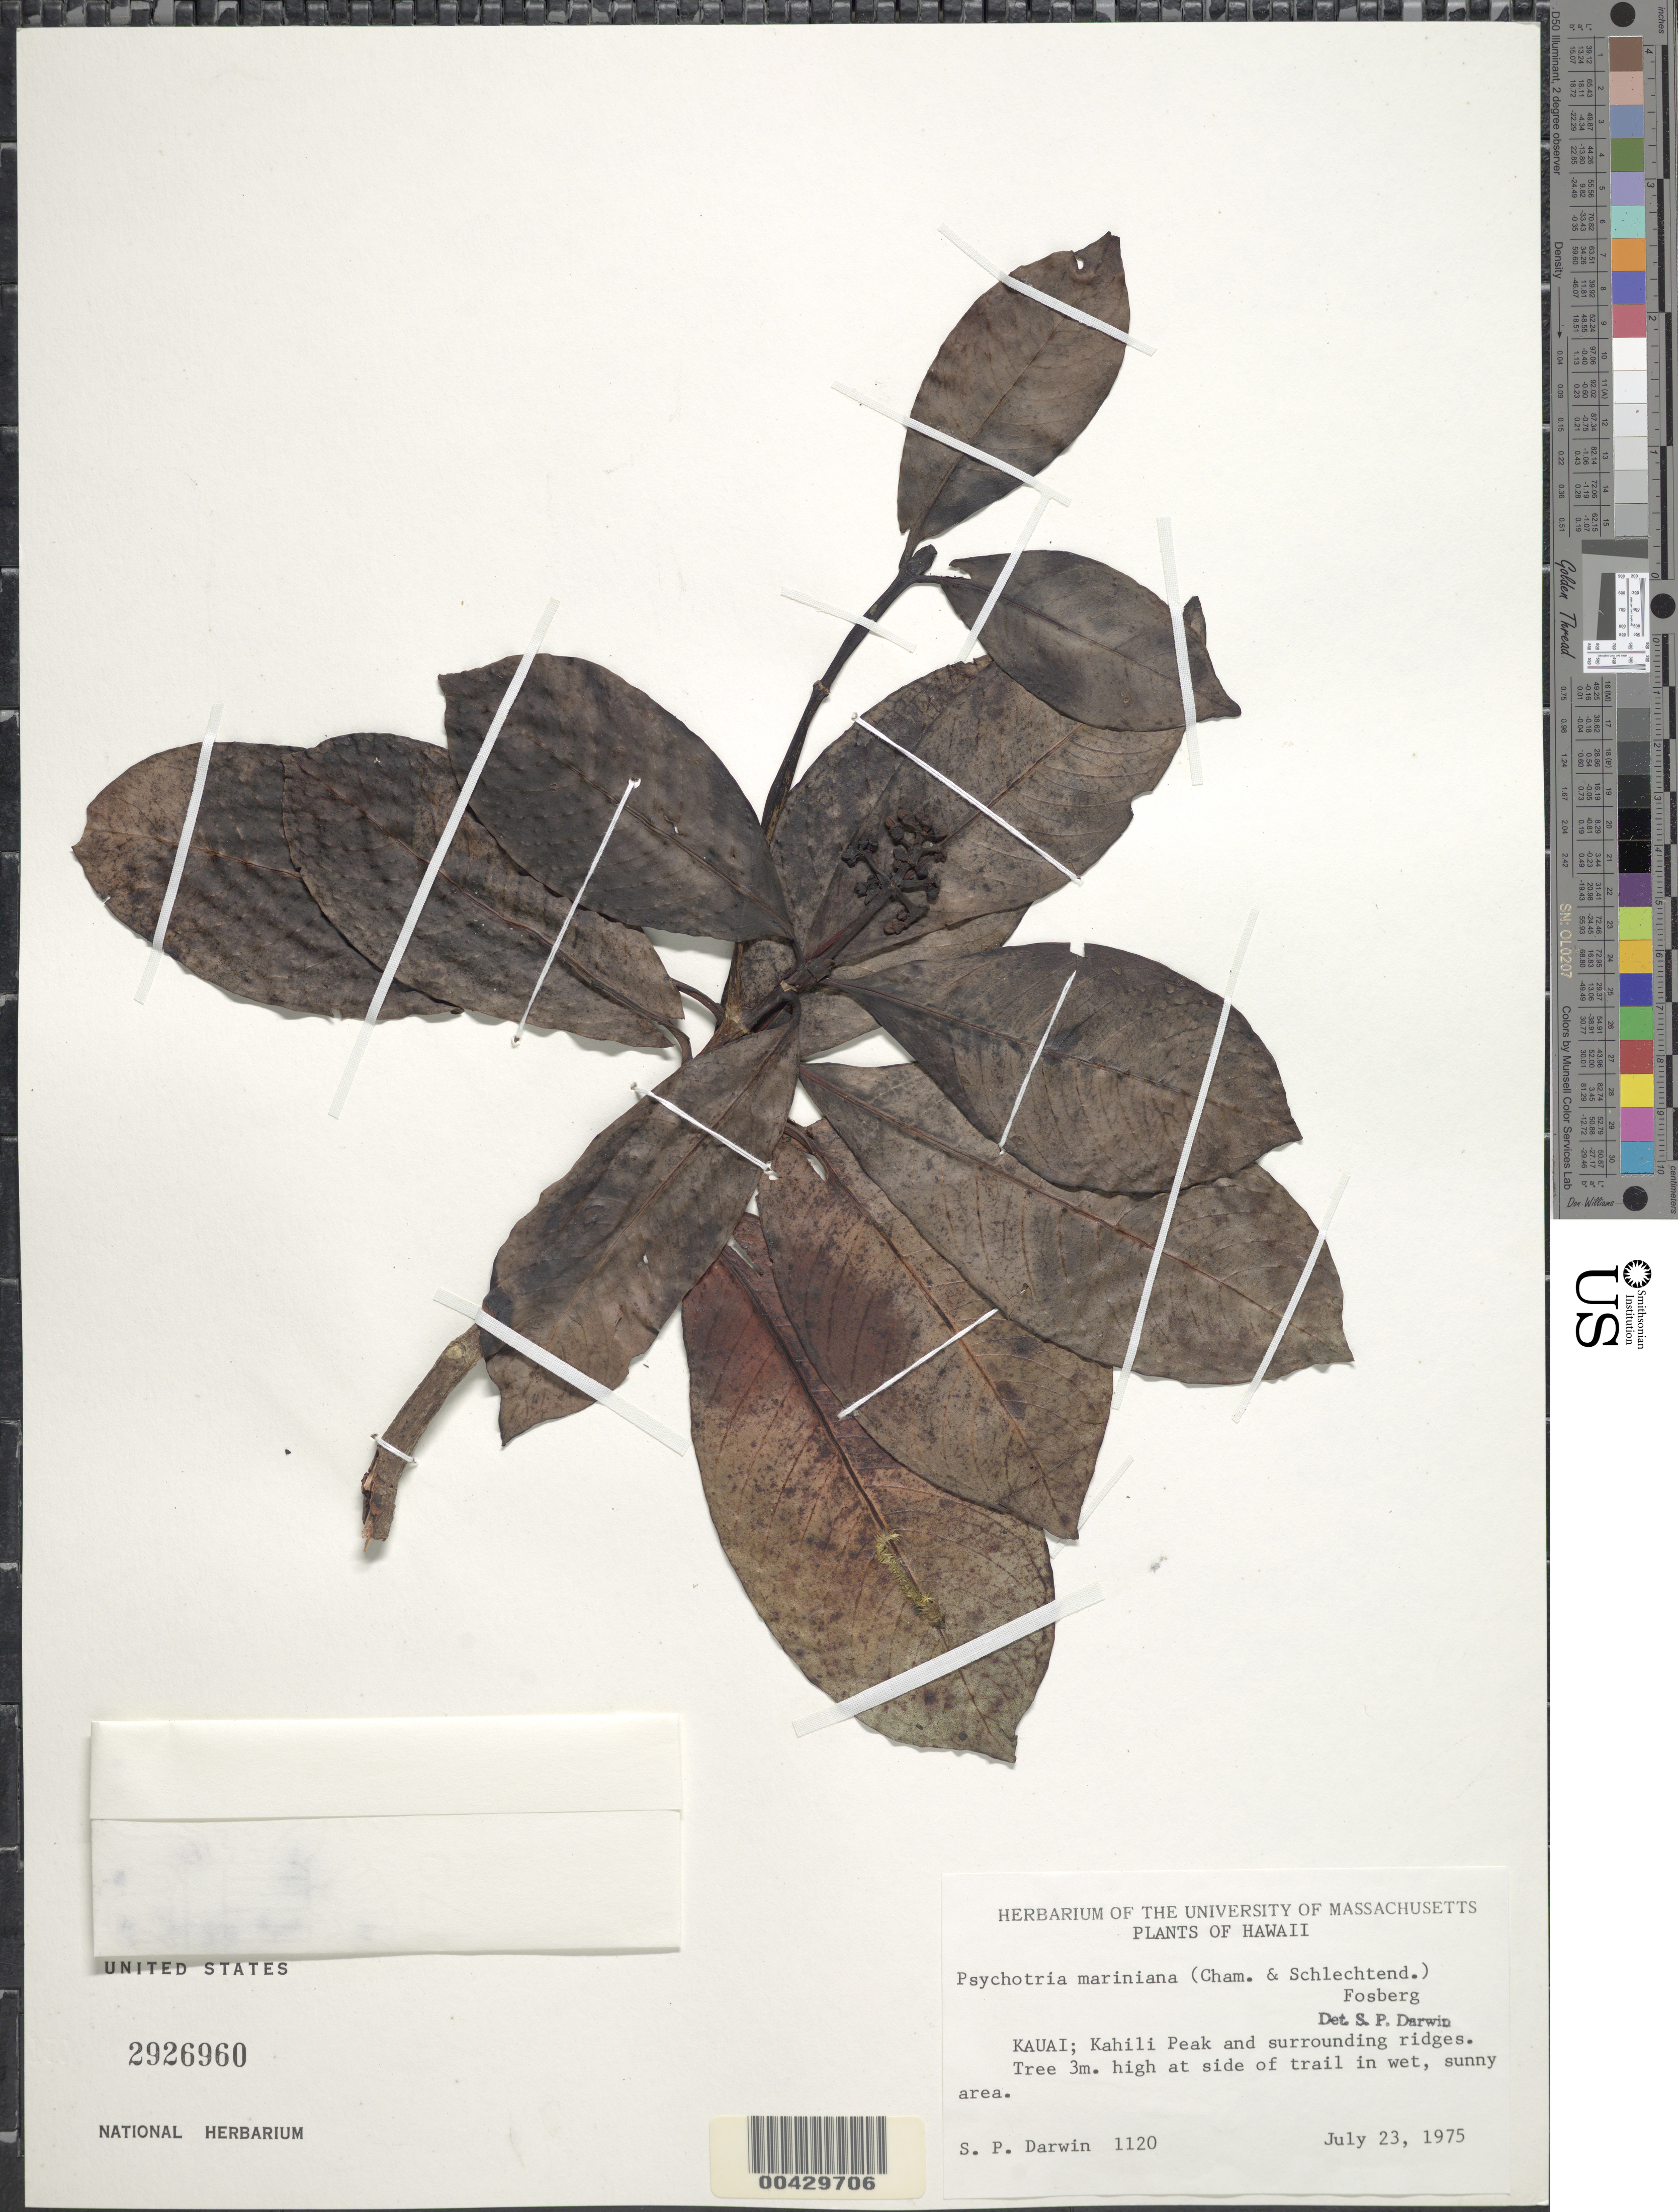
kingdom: Plantae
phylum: Tracheophyta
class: Magnoliopsida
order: Gentianales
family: Rubiaceae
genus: Psychotria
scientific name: Psychotria mariniana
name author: (Cham. & Schltdl.) Fosberg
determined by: Darwin, S. P.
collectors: S. P. Darwin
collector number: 1120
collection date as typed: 23 Jul 1975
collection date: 1975-07-23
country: United States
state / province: Hawaii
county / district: Kauai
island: Kaua'i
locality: Kahili Peak and surrounding ridges.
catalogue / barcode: US 2926960